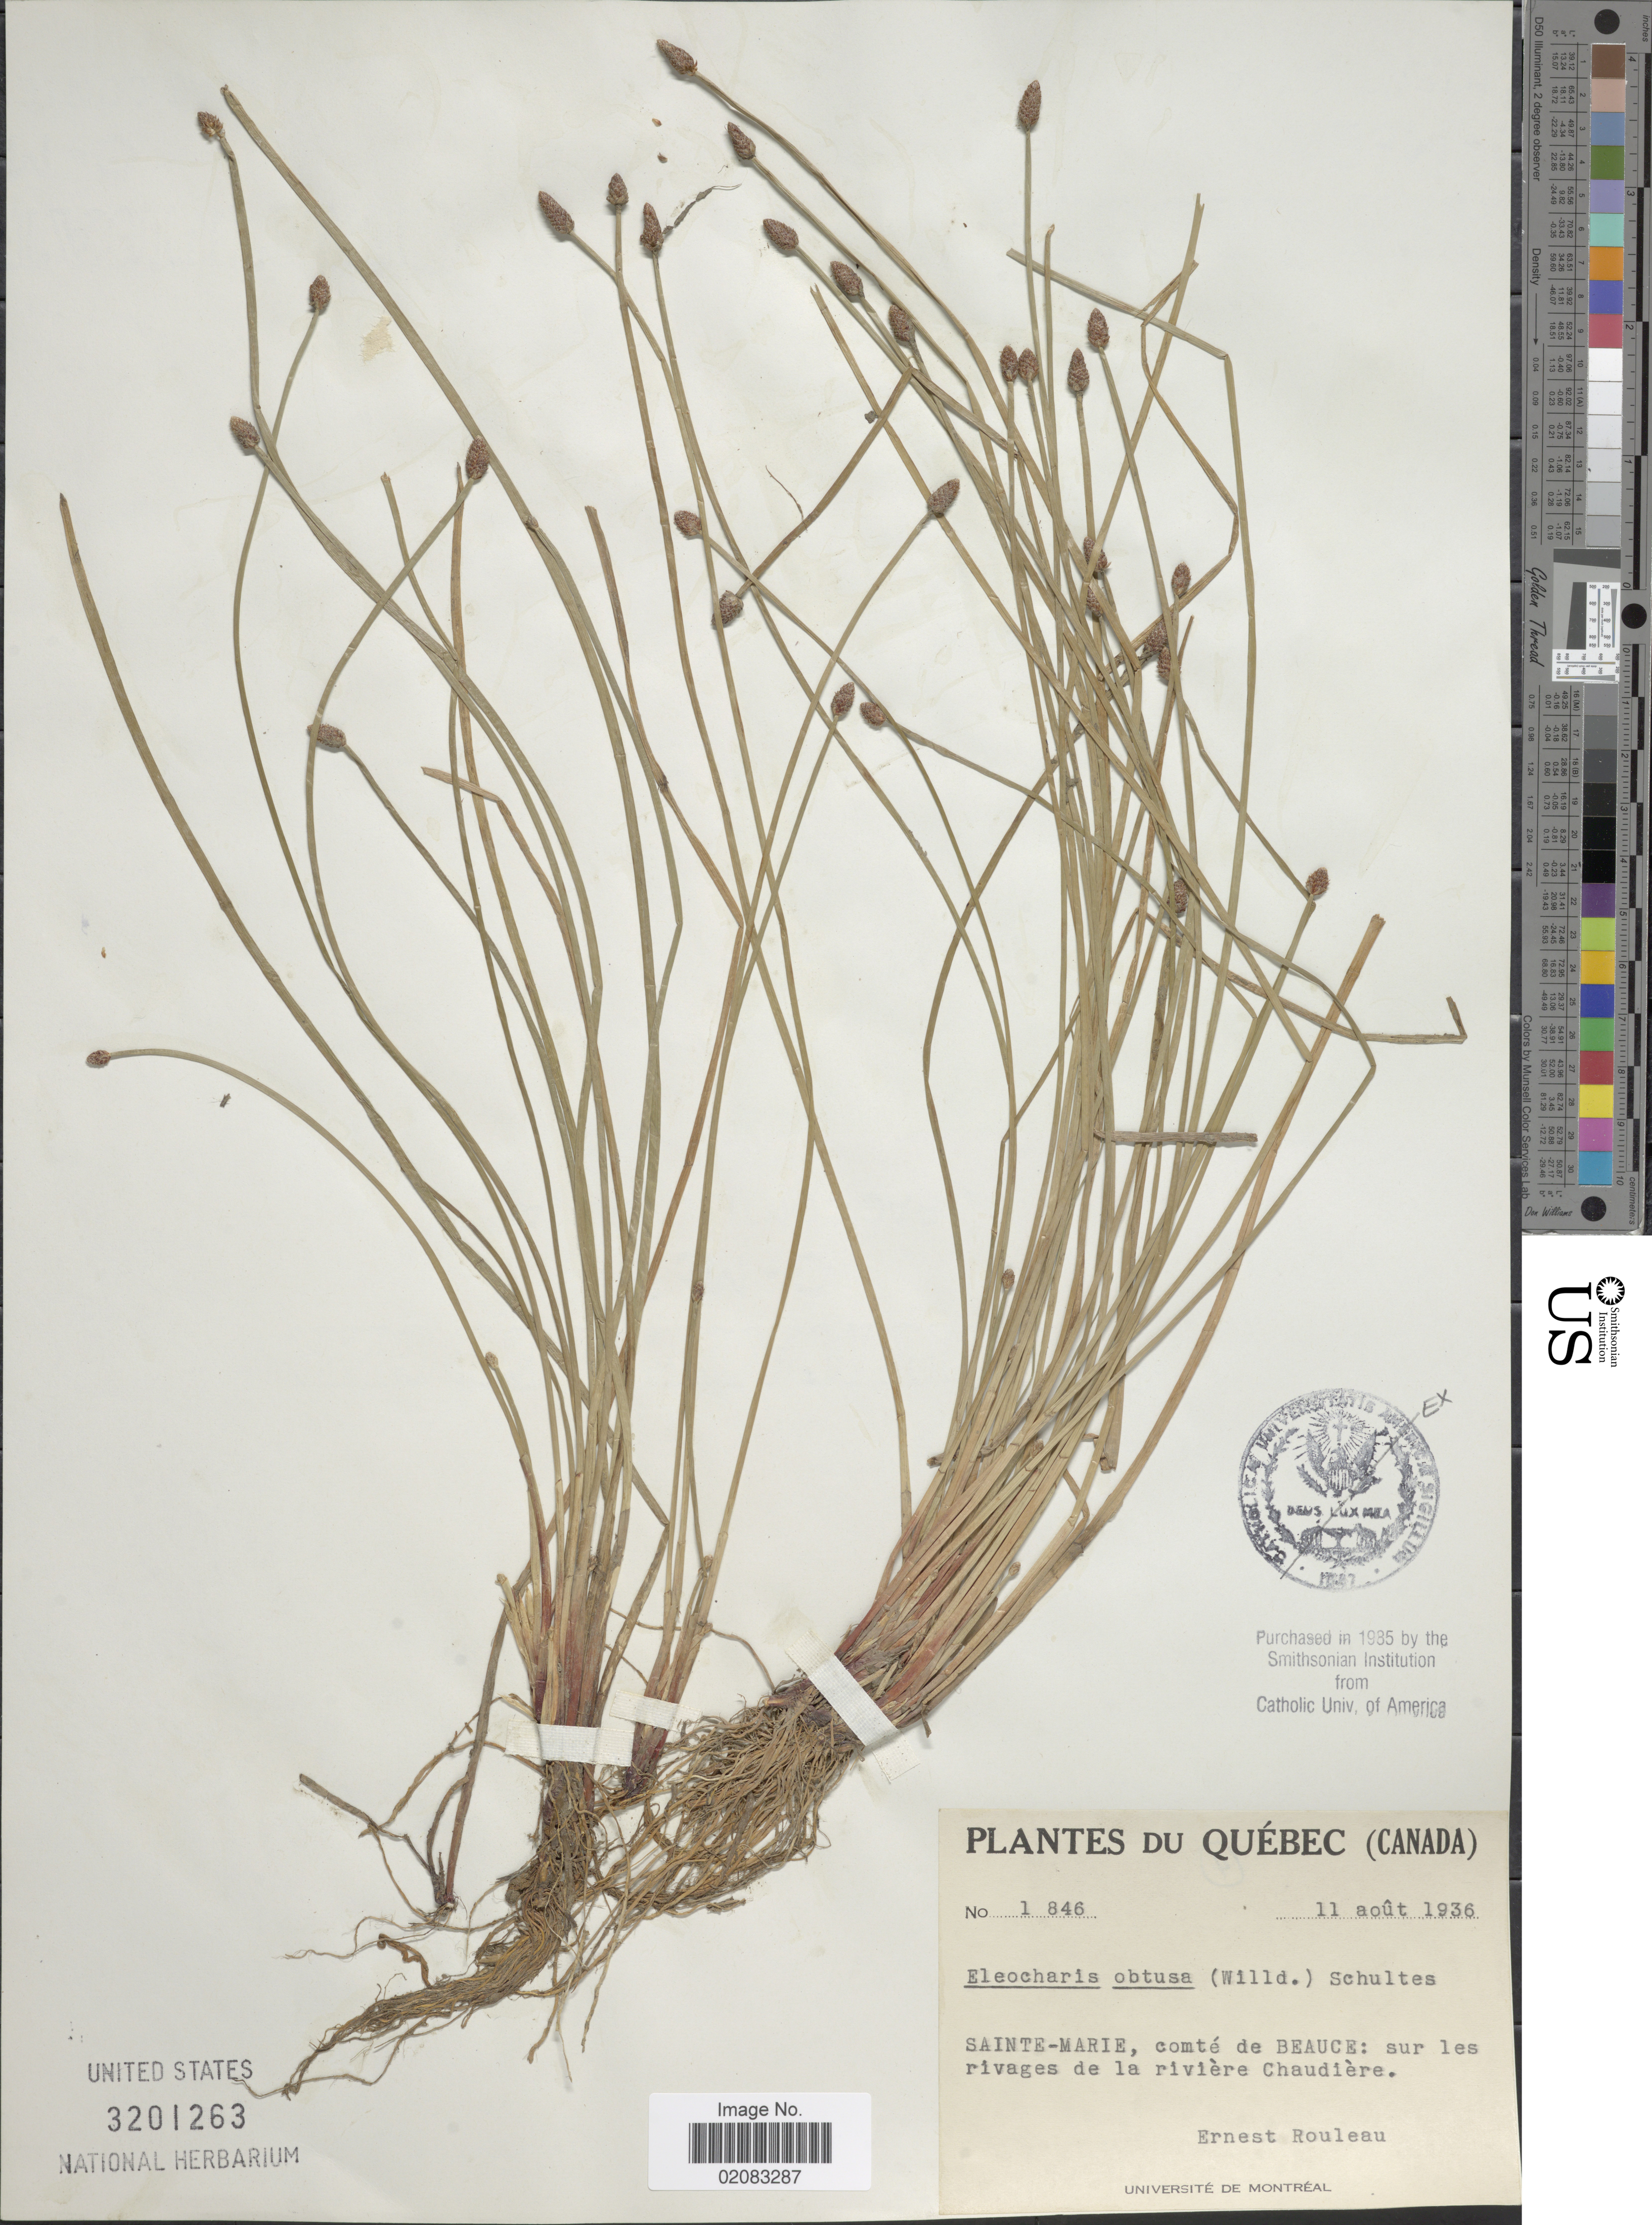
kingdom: Plantae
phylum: Tracheophyta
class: Liliopsida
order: Poales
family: Cyperaceae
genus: Eleocharis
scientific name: Eleocharis obtusa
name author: (Willd.) Schult.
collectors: E. Rouleau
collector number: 1846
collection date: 1936-08-11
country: Canada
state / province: Quebec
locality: Sainte-Marie, comté de Beauce: sur les rivages de la rivière Chaudière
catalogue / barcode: US 3201263